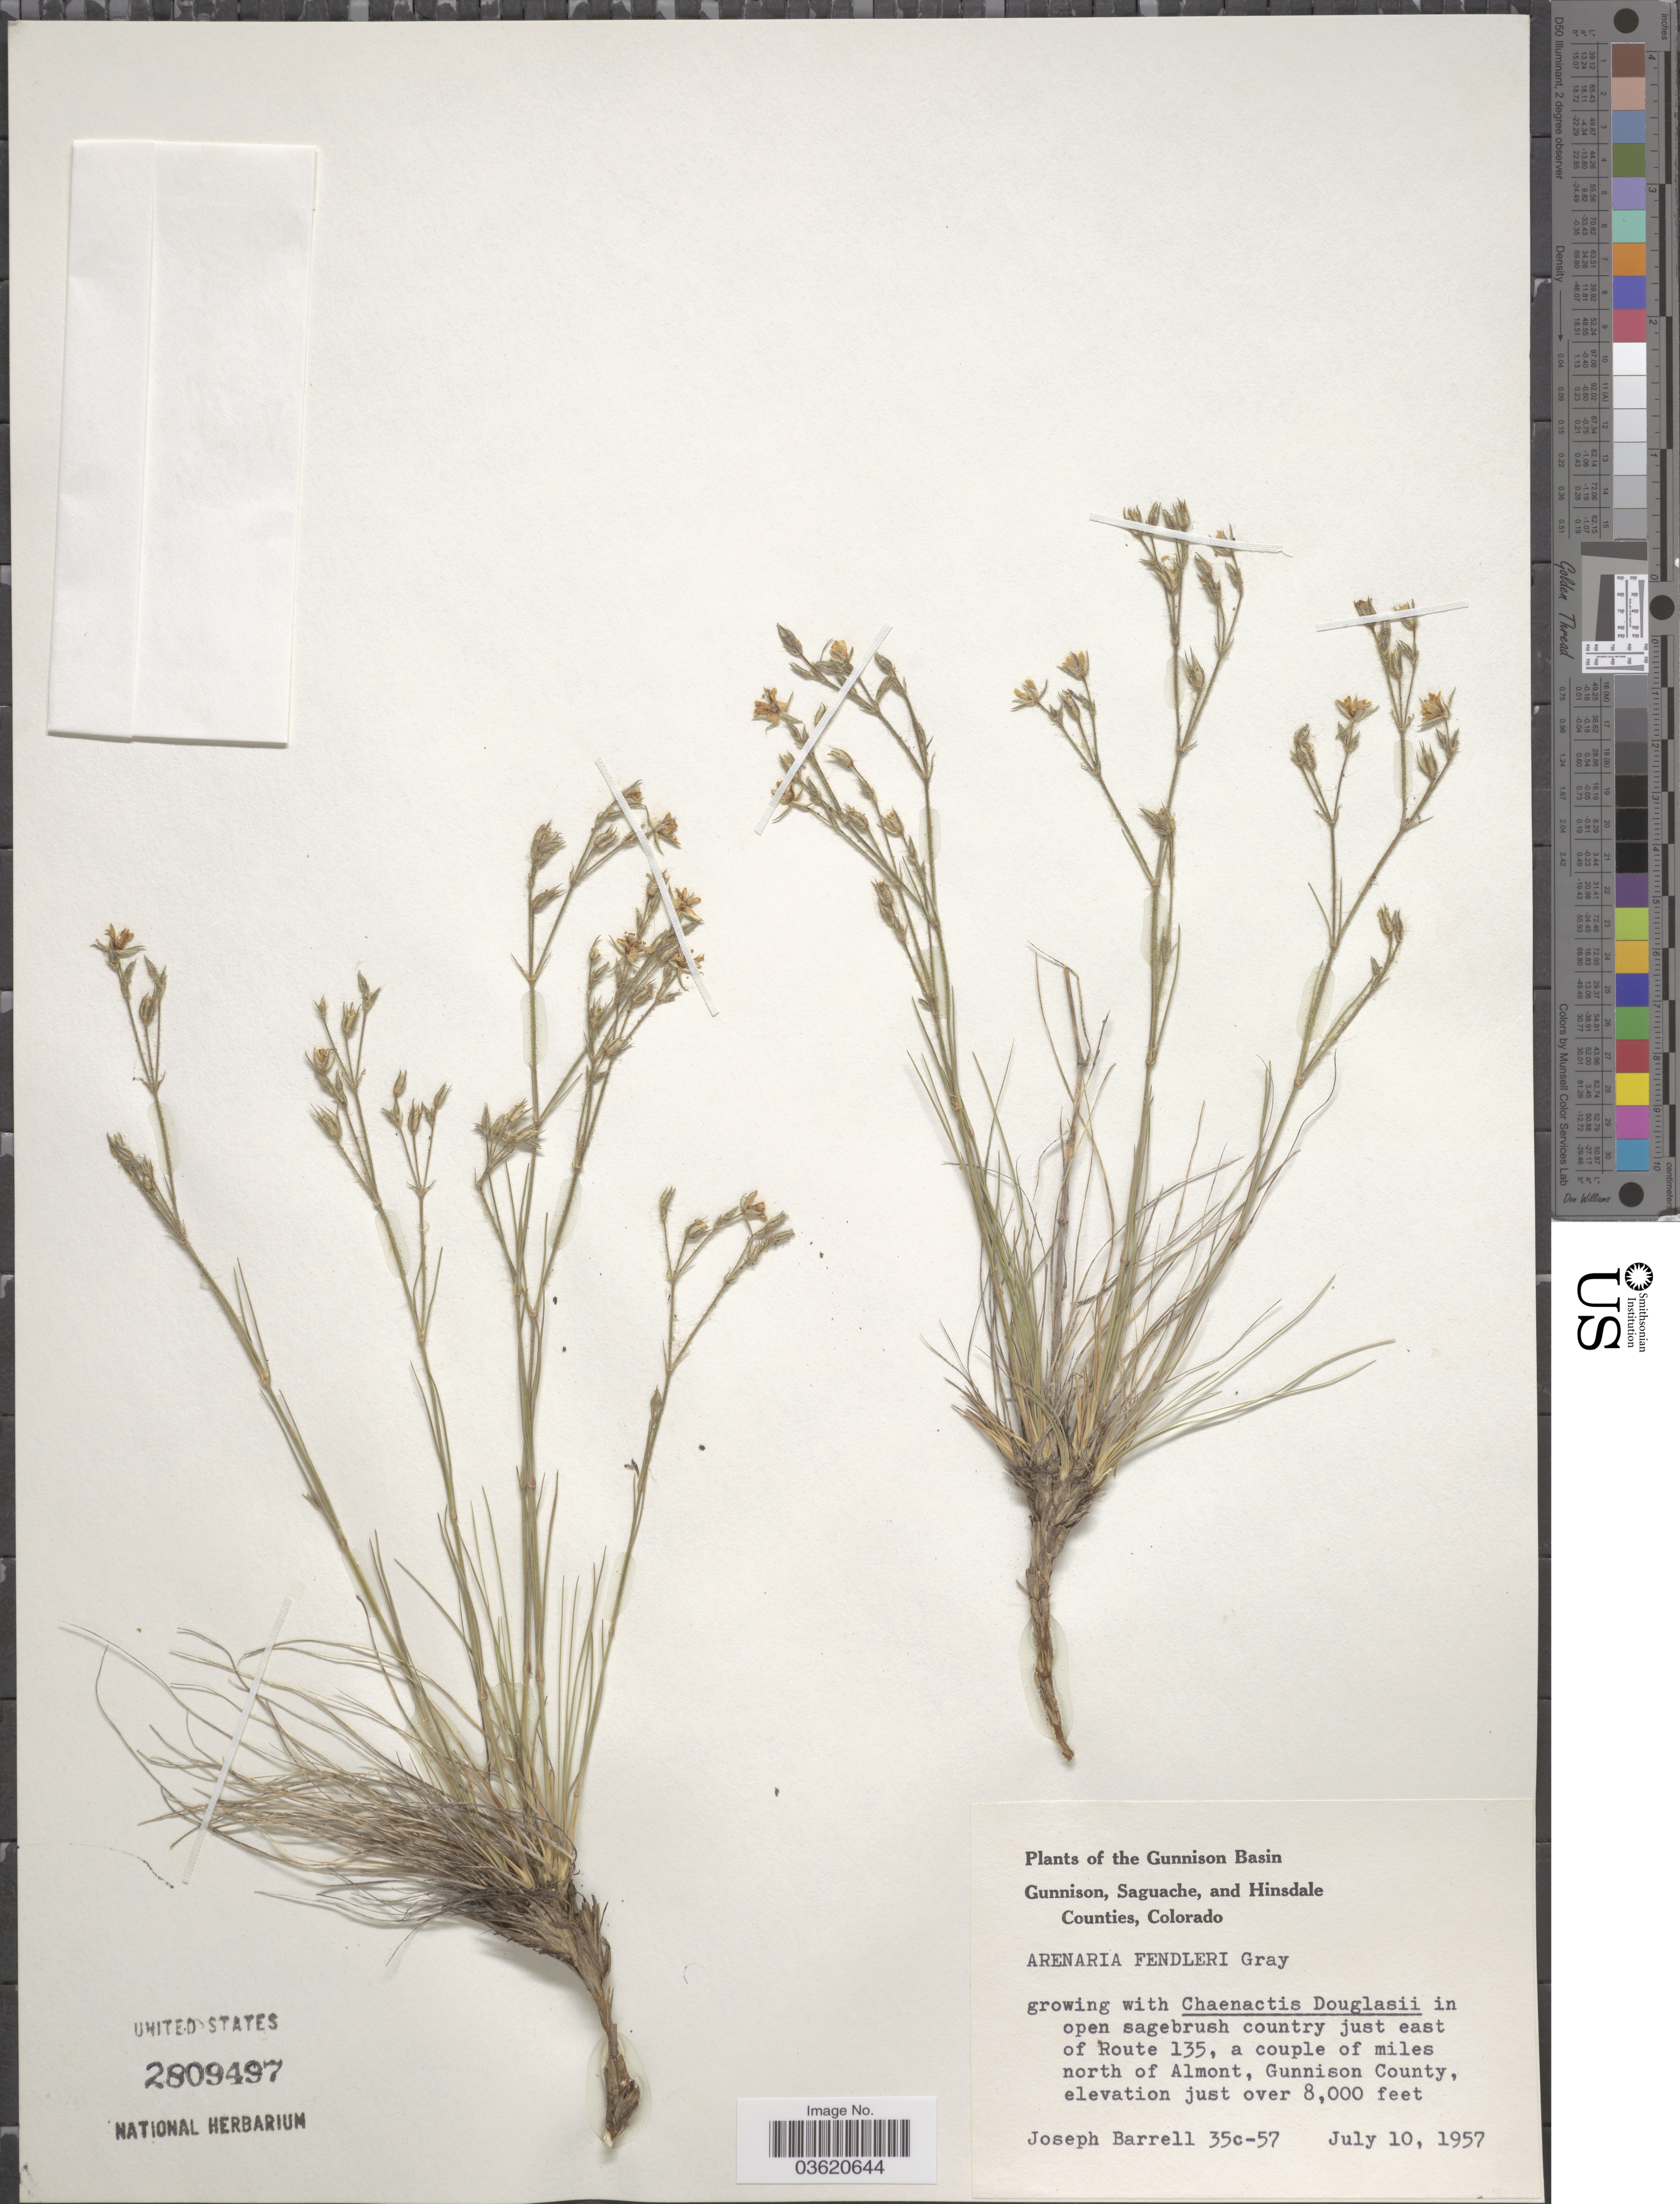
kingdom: Plantae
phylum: Tracheophyta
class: Magnoliopsida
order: Caryophyllales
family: Caryophyllaceae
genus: Eremogone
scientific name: Eremogone fendleri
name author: (A. Gray) Ikonn.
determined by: U.S. National Herbarium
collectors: J. Barrell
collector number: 35c-57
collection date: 1957-07-10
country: United States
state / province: Colorado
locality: The Gunnison Basin. Open sagebrush country just east of Route 135, a couple of miles north of Almont, Gunnison County.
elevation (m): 2438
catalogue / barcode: US 2809497